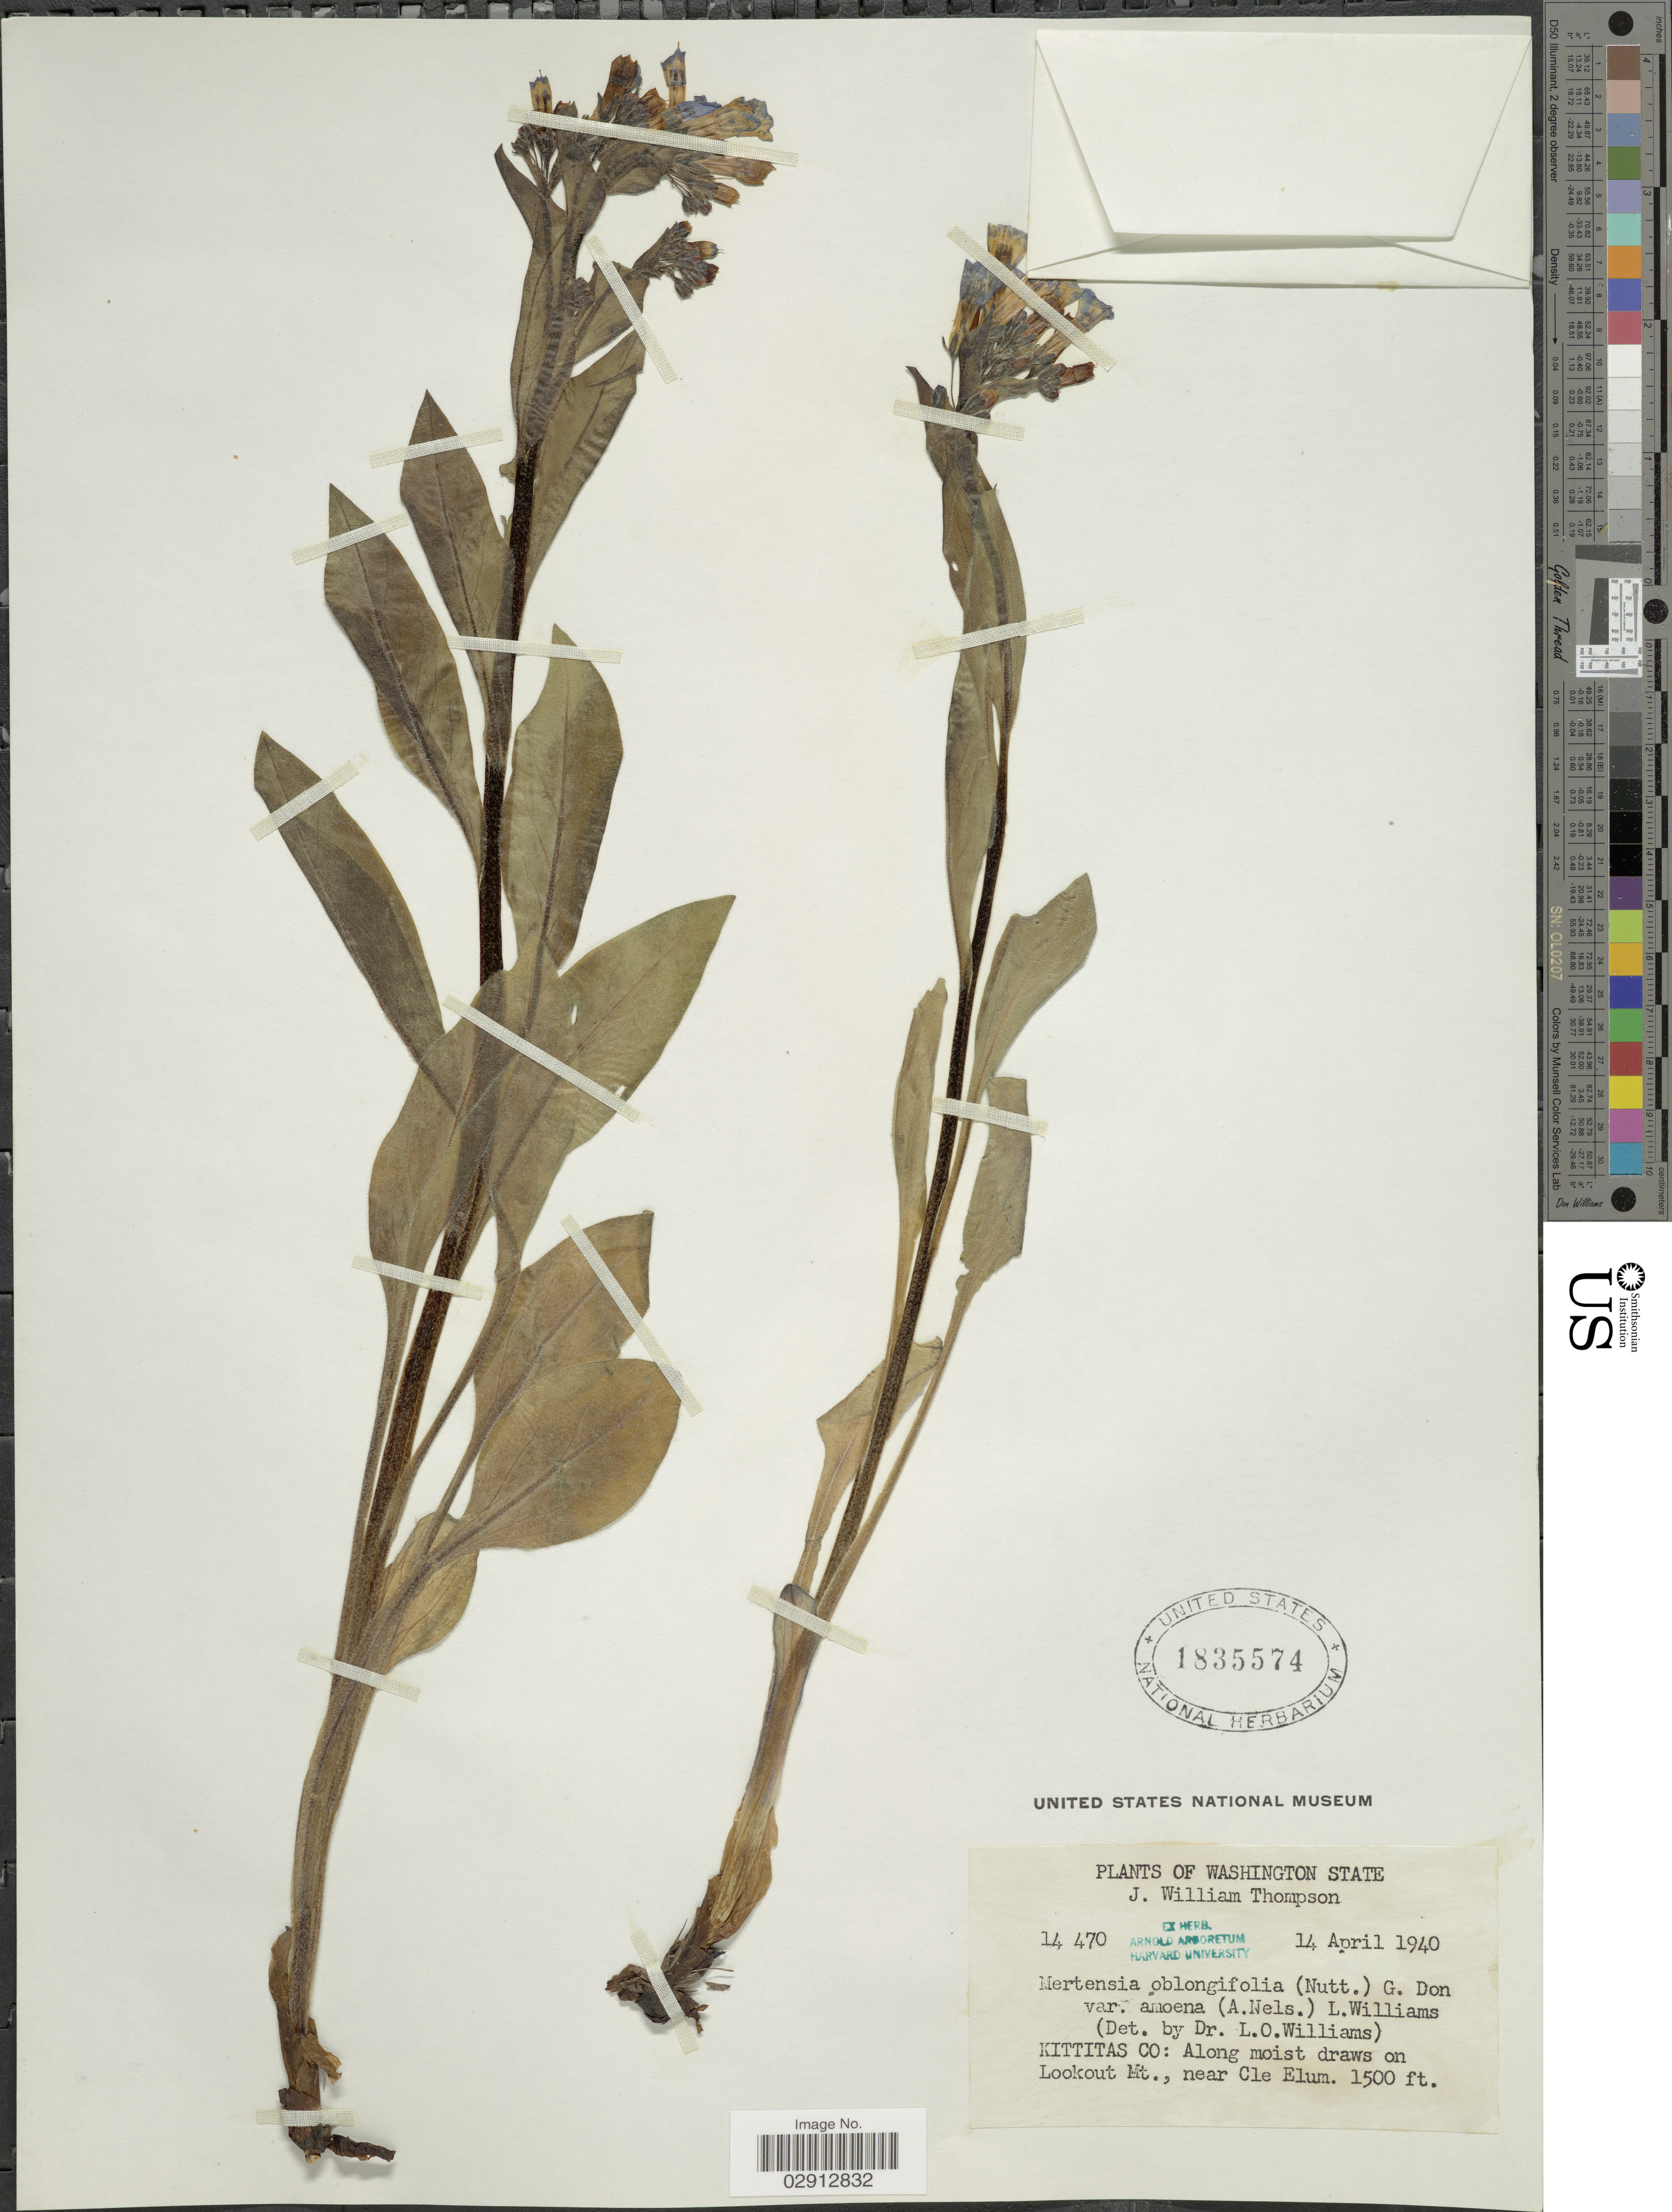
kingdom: Plantae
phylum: Tracheophyta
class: Magnoliopsida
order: Boraginales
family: Boraginaceae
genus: Mertensia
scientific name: Mertensia oblongifolia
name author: (Nutt.) G. Don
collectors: J. W. Thompson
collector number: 14470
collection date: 1940-04-14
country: United States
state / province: Washington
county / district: Kittitas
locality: Kittitas Co: Along moist draws on Lookout Mt., near Cle Elum.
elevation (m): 457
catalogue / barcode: US 1835574